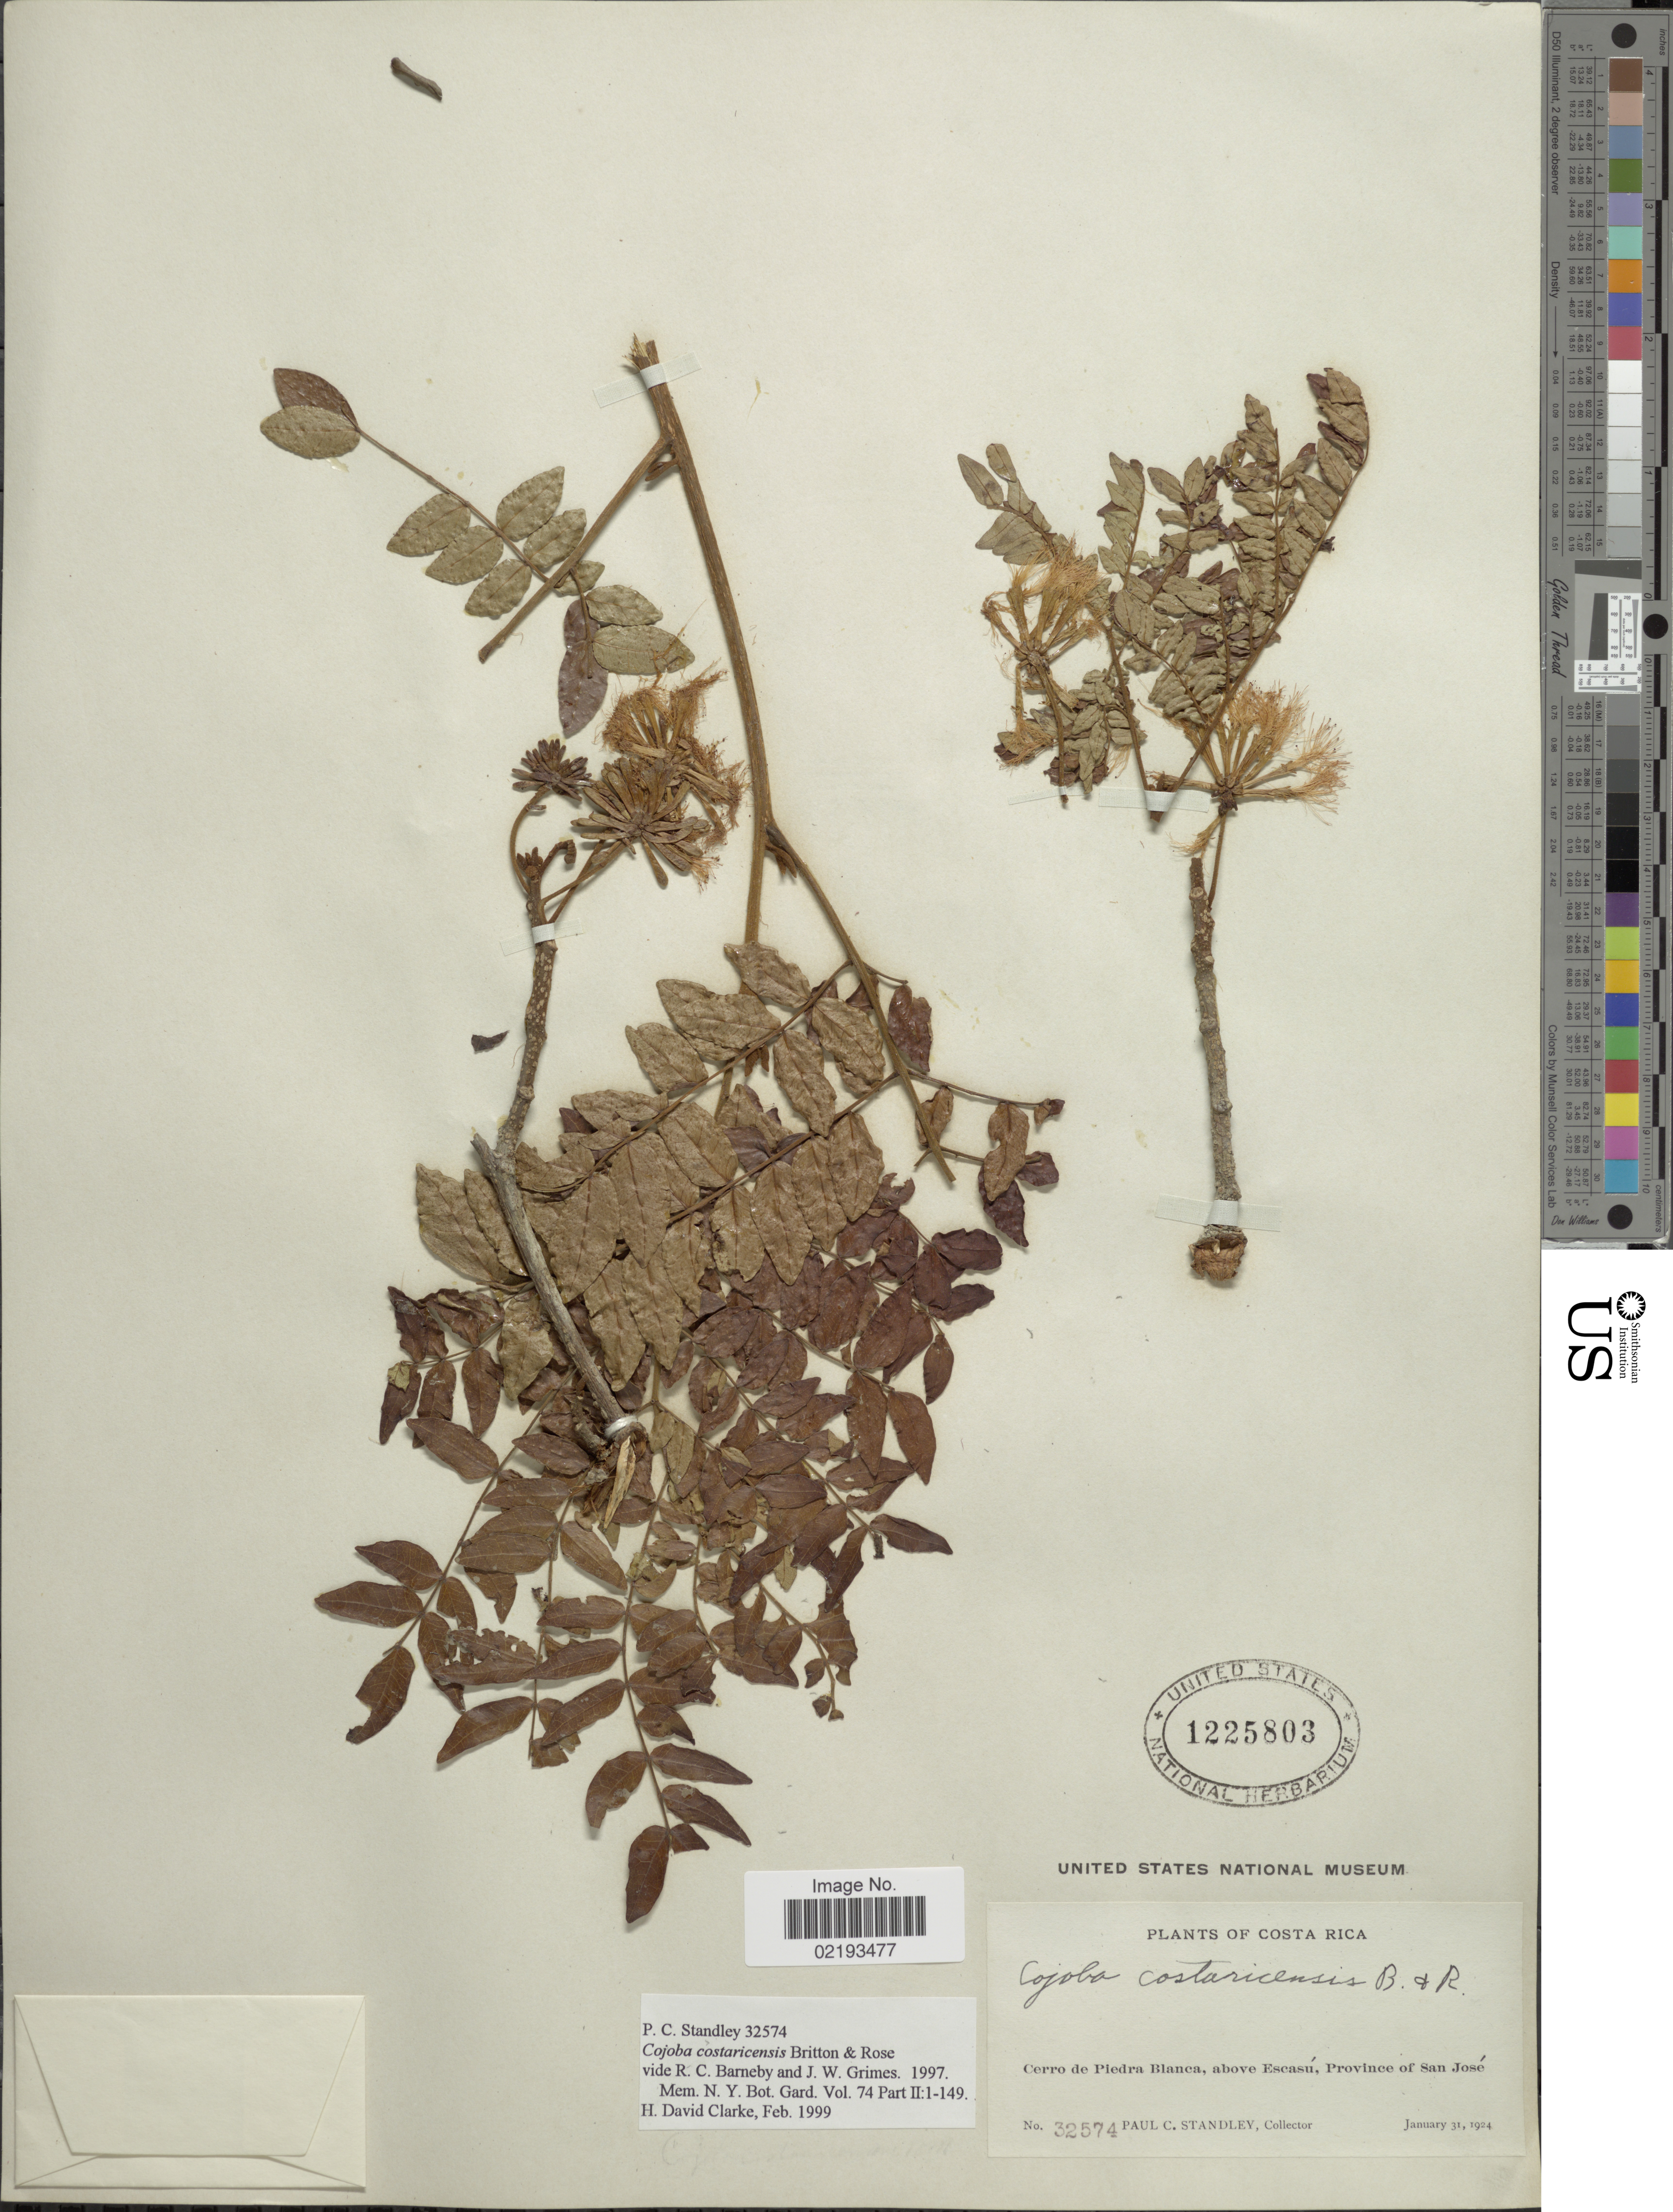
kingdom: Plantae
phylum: Tracheophyta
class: Magnoliopsida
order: Fabales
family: Fabaceae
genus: Cojoba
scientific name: Cojoba costaricensis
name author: Britton & Rose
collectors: P. C. Standley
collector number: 32574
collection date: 1924-01-31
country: Costa Rica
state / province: San José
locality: Cerro de Piedra Blanca, above Esacú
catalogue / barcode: US 1225803